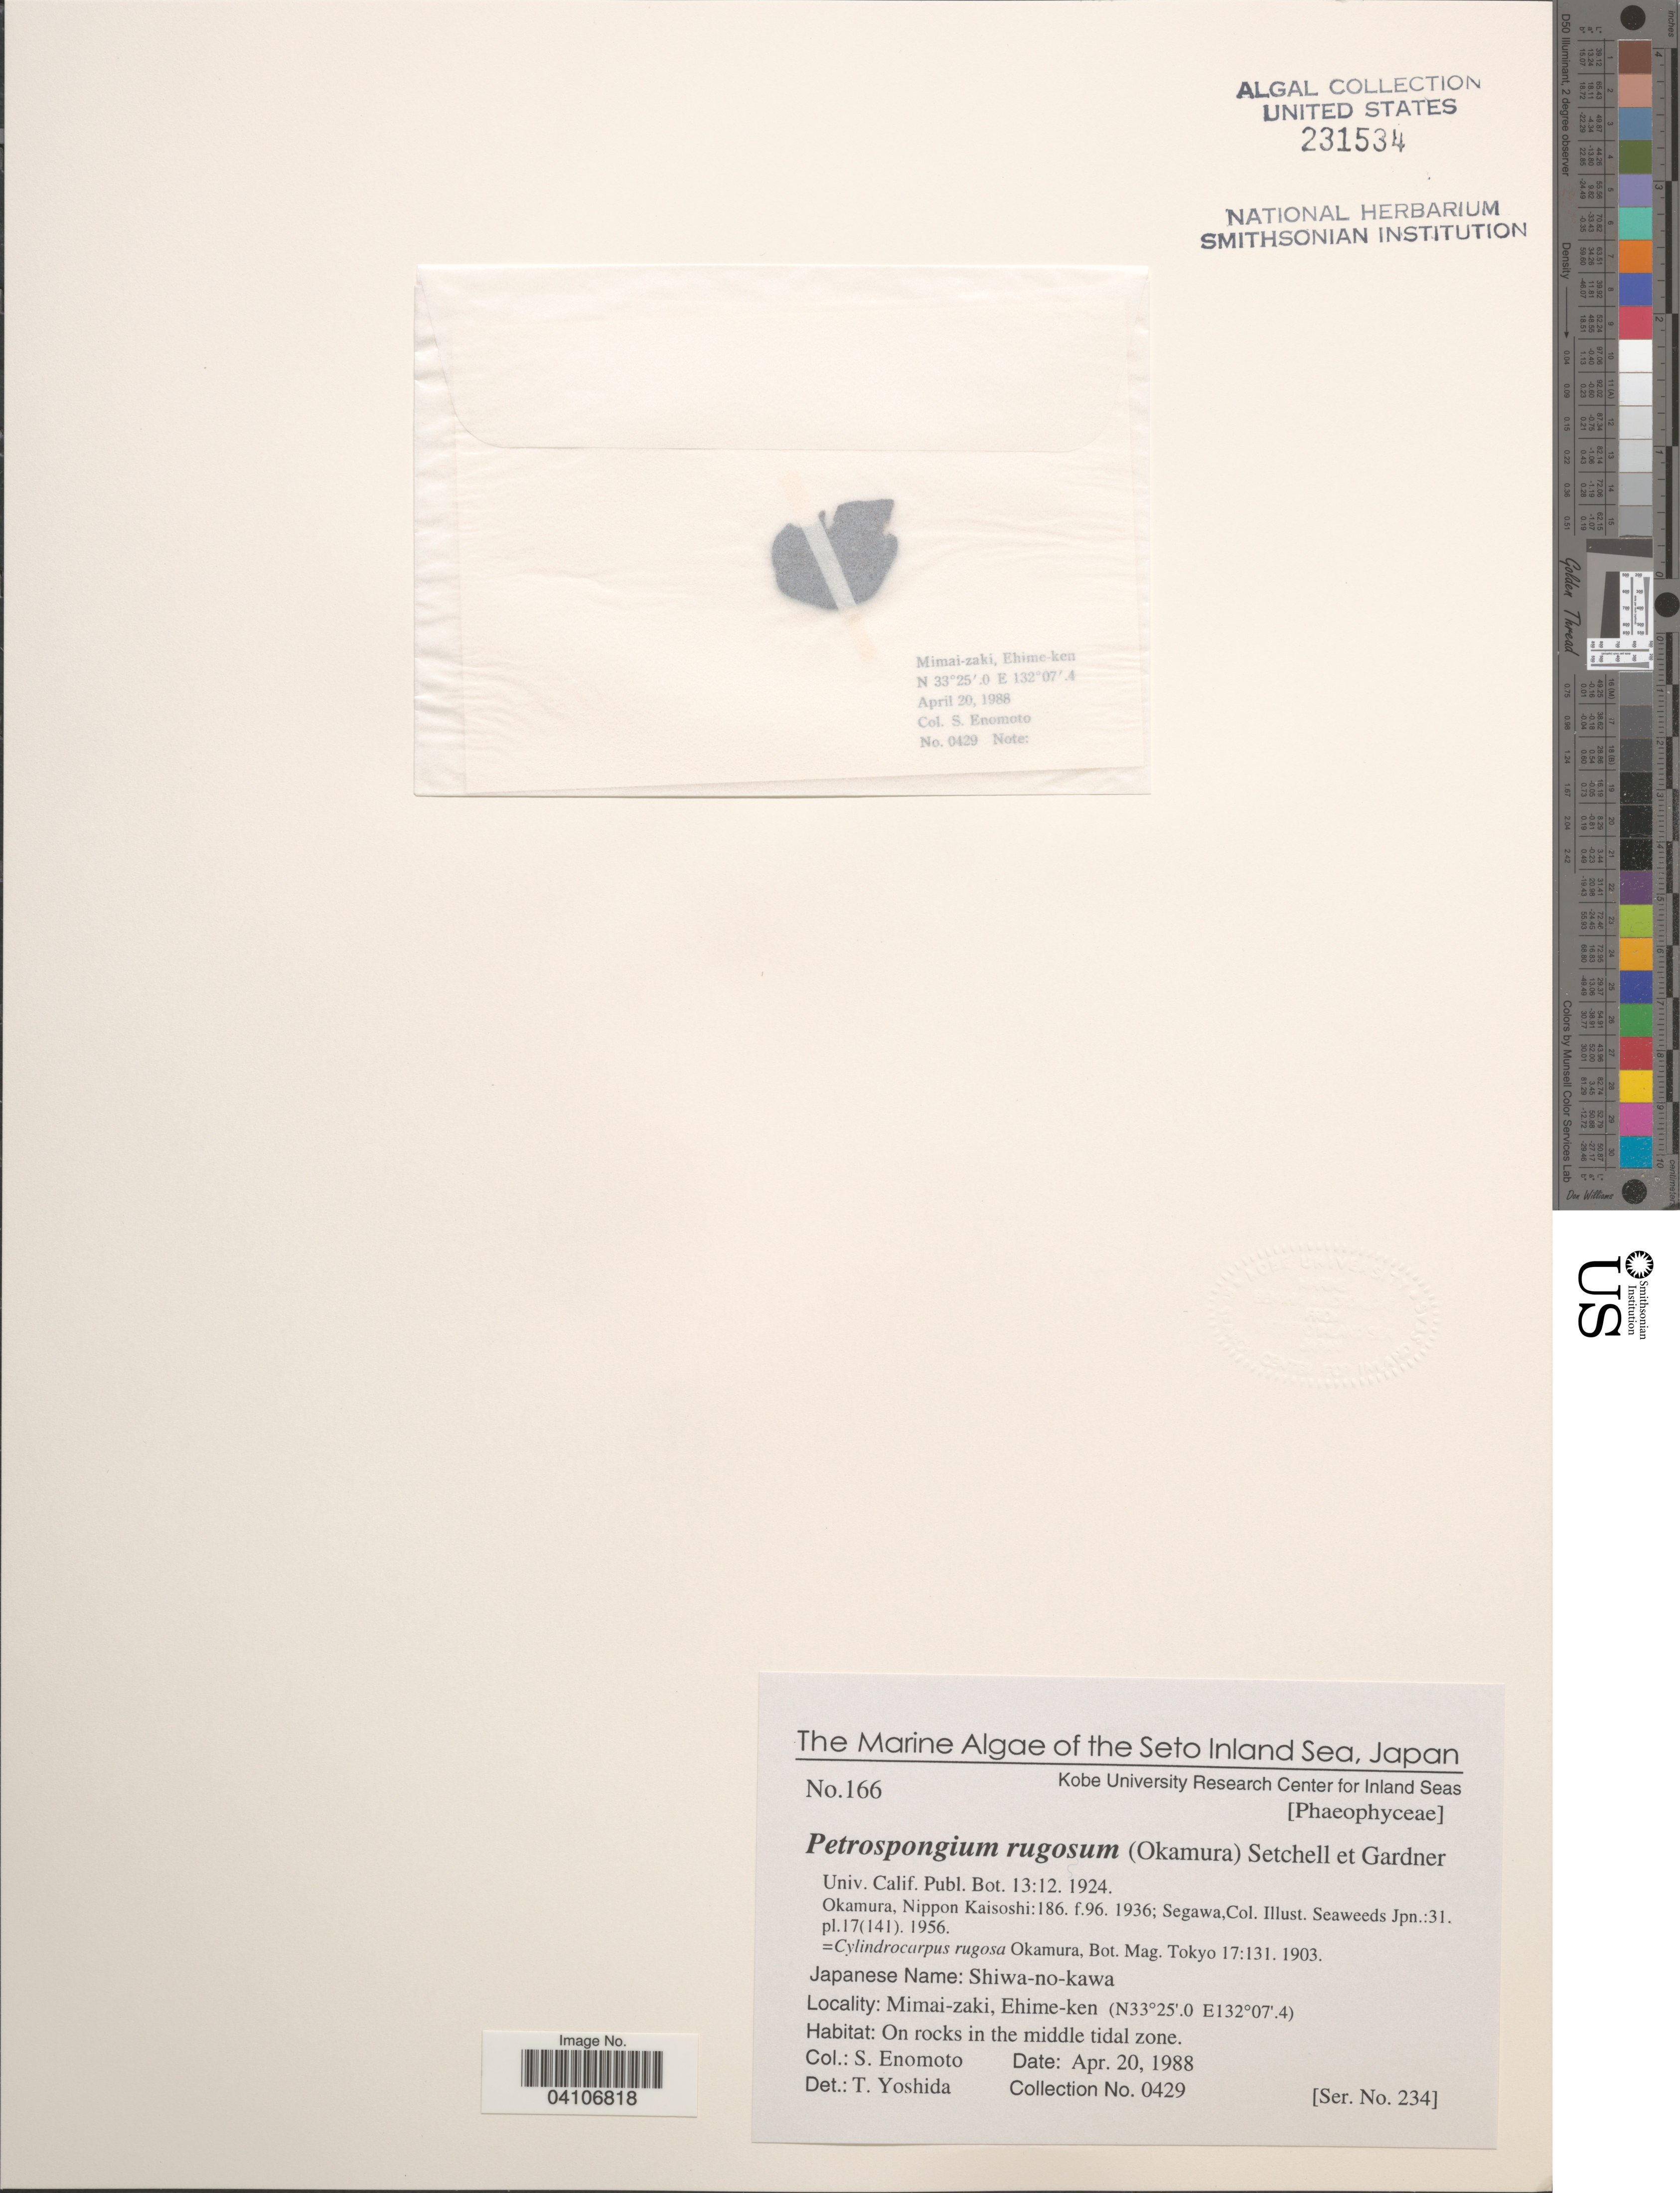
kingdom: Chromista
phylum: Ochrophyta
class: Phaeophyceae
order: Ectocarpales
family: Petrospongiaceae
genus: Petrospongium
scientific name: Petrospongium rugosum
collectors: S. Enomoto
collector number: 0429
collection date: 1988-04-20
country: Japan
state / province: Ehime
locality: The Seto Inland Sea. Mimai-zaki, Ehime-ken. On rocks in the middle tidal zone.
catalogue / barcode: US 231534